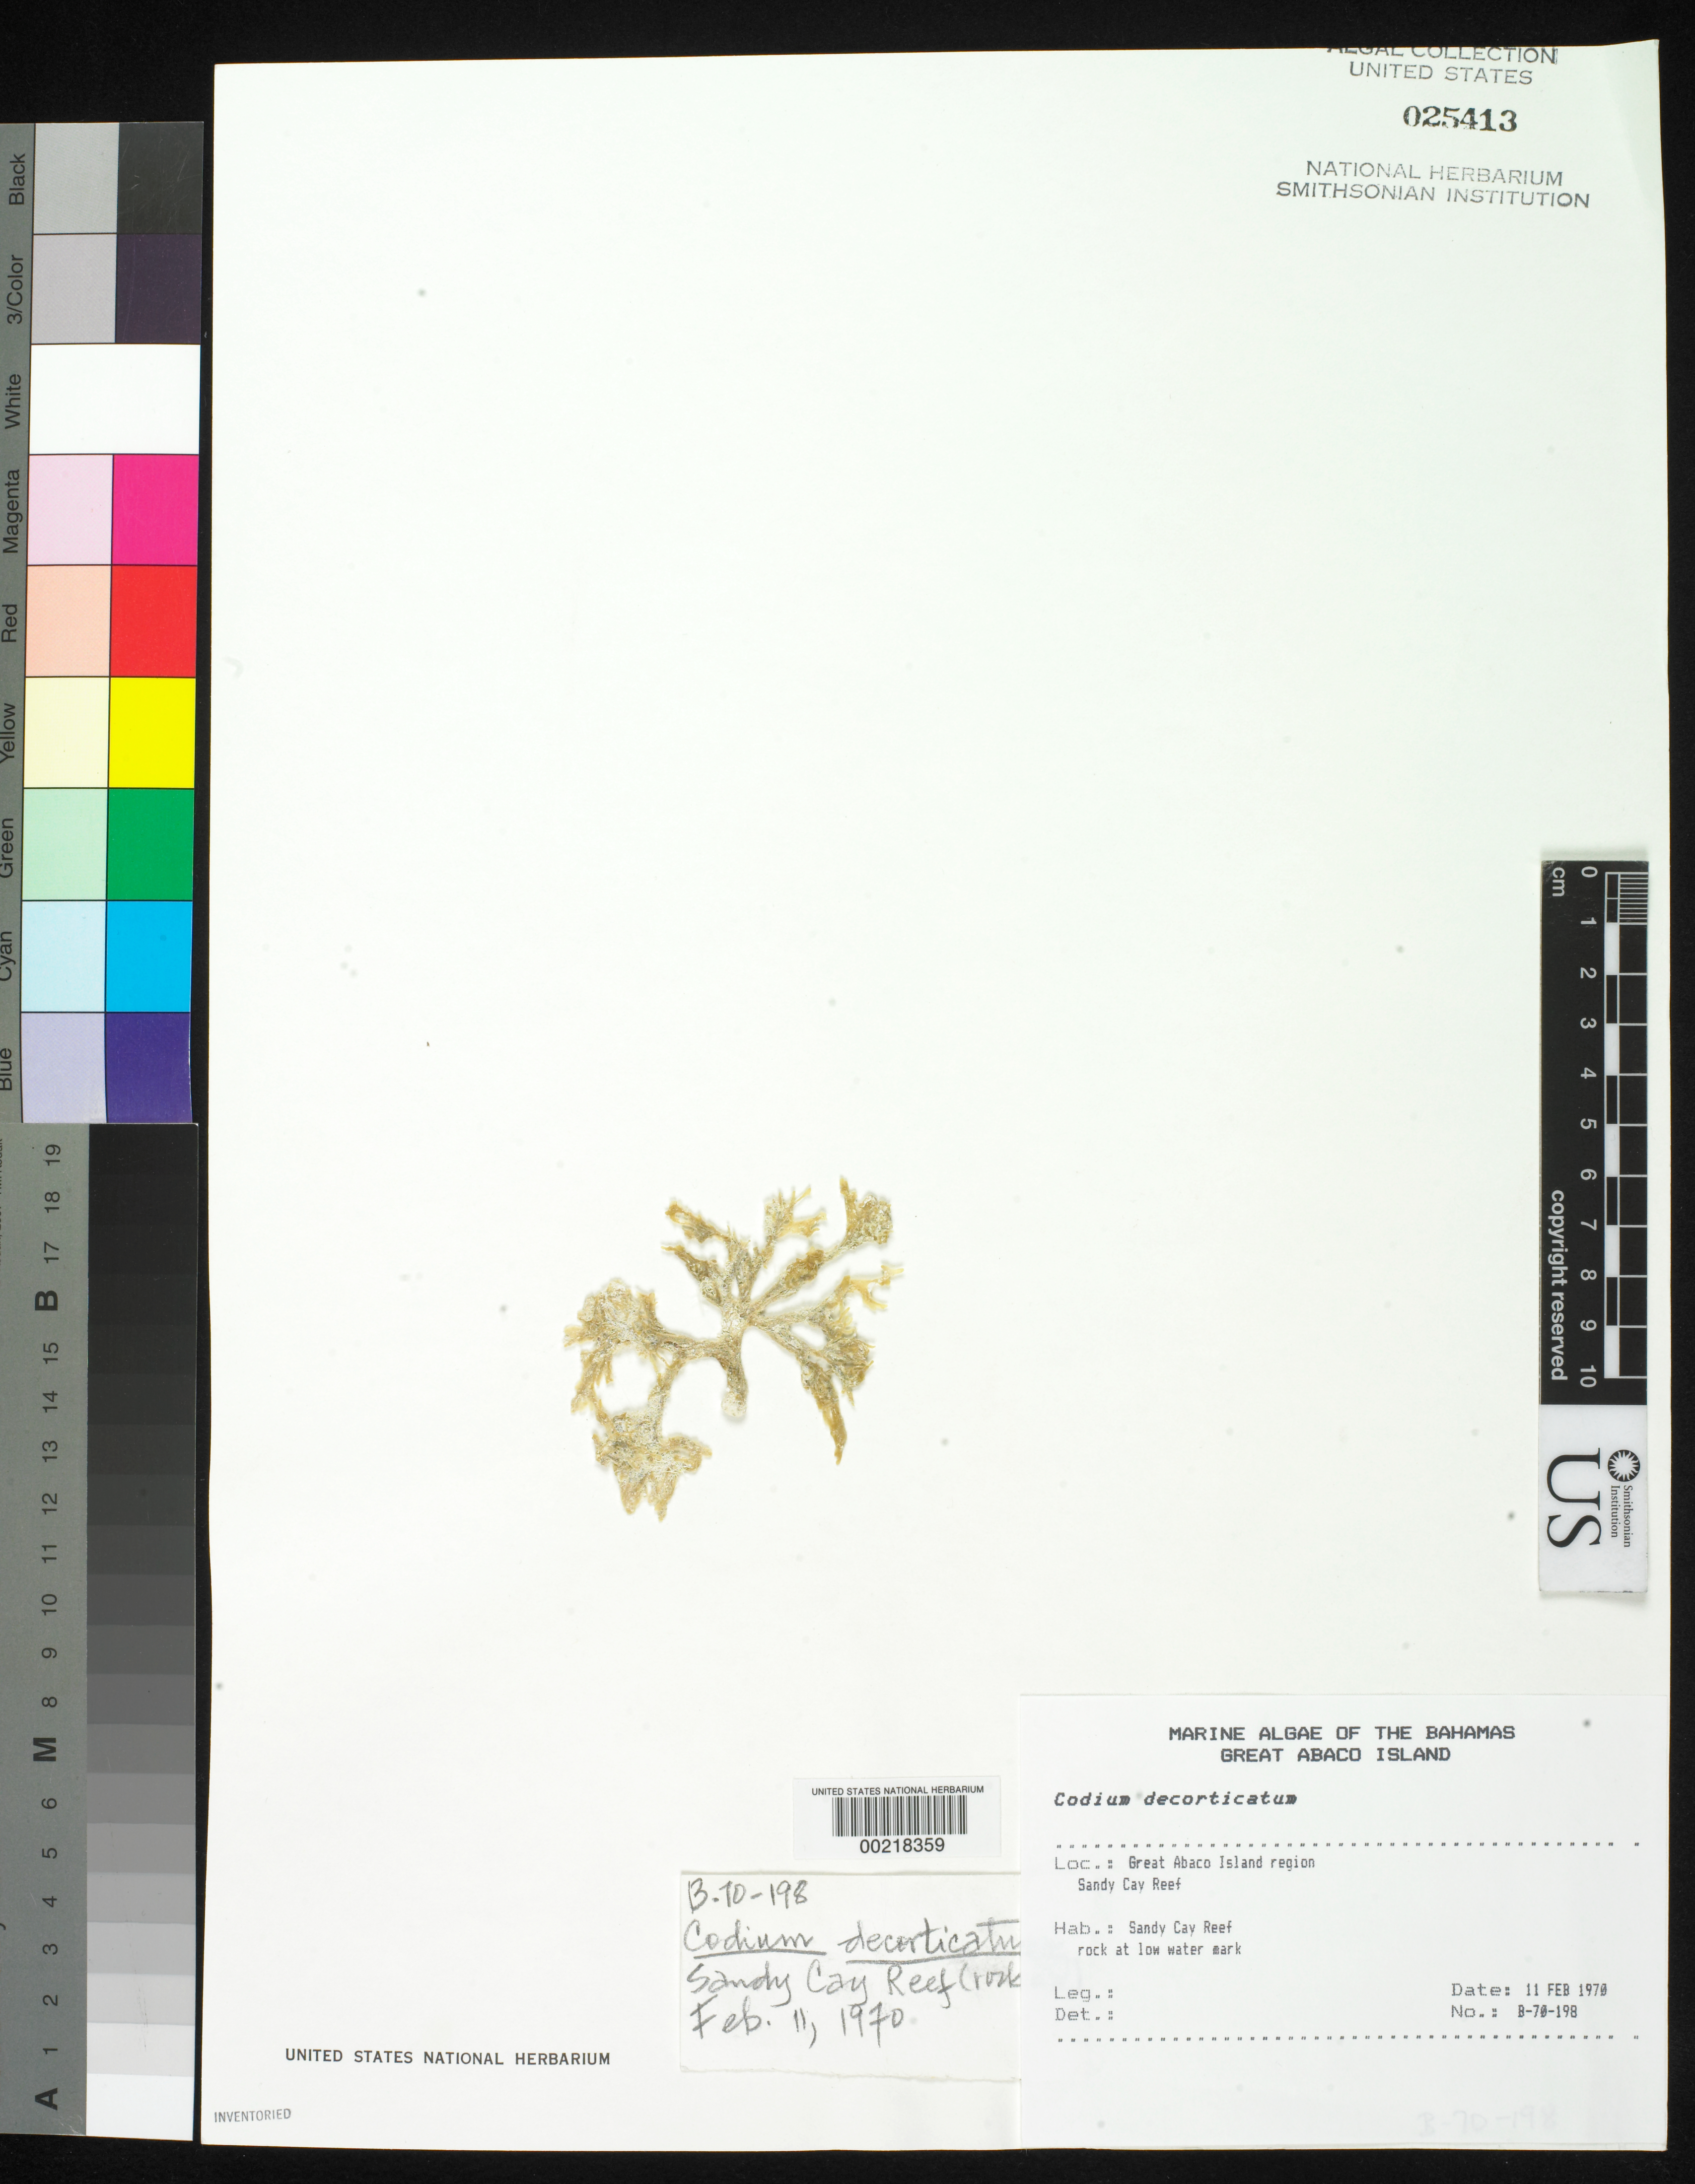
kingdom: Plantae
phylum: Chlorophyta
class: Ulvophyceae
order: Bryopsidales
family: Codiaceae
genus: Codium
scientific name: Codium decorticatum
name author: (Woodw.) M. Howe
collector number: B-70-198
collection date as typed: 11 Feb 1970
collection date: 1970-02-11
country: Bahamas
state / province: Abaco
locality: Sandy cay reef, great abaco island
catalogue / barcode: US 25413